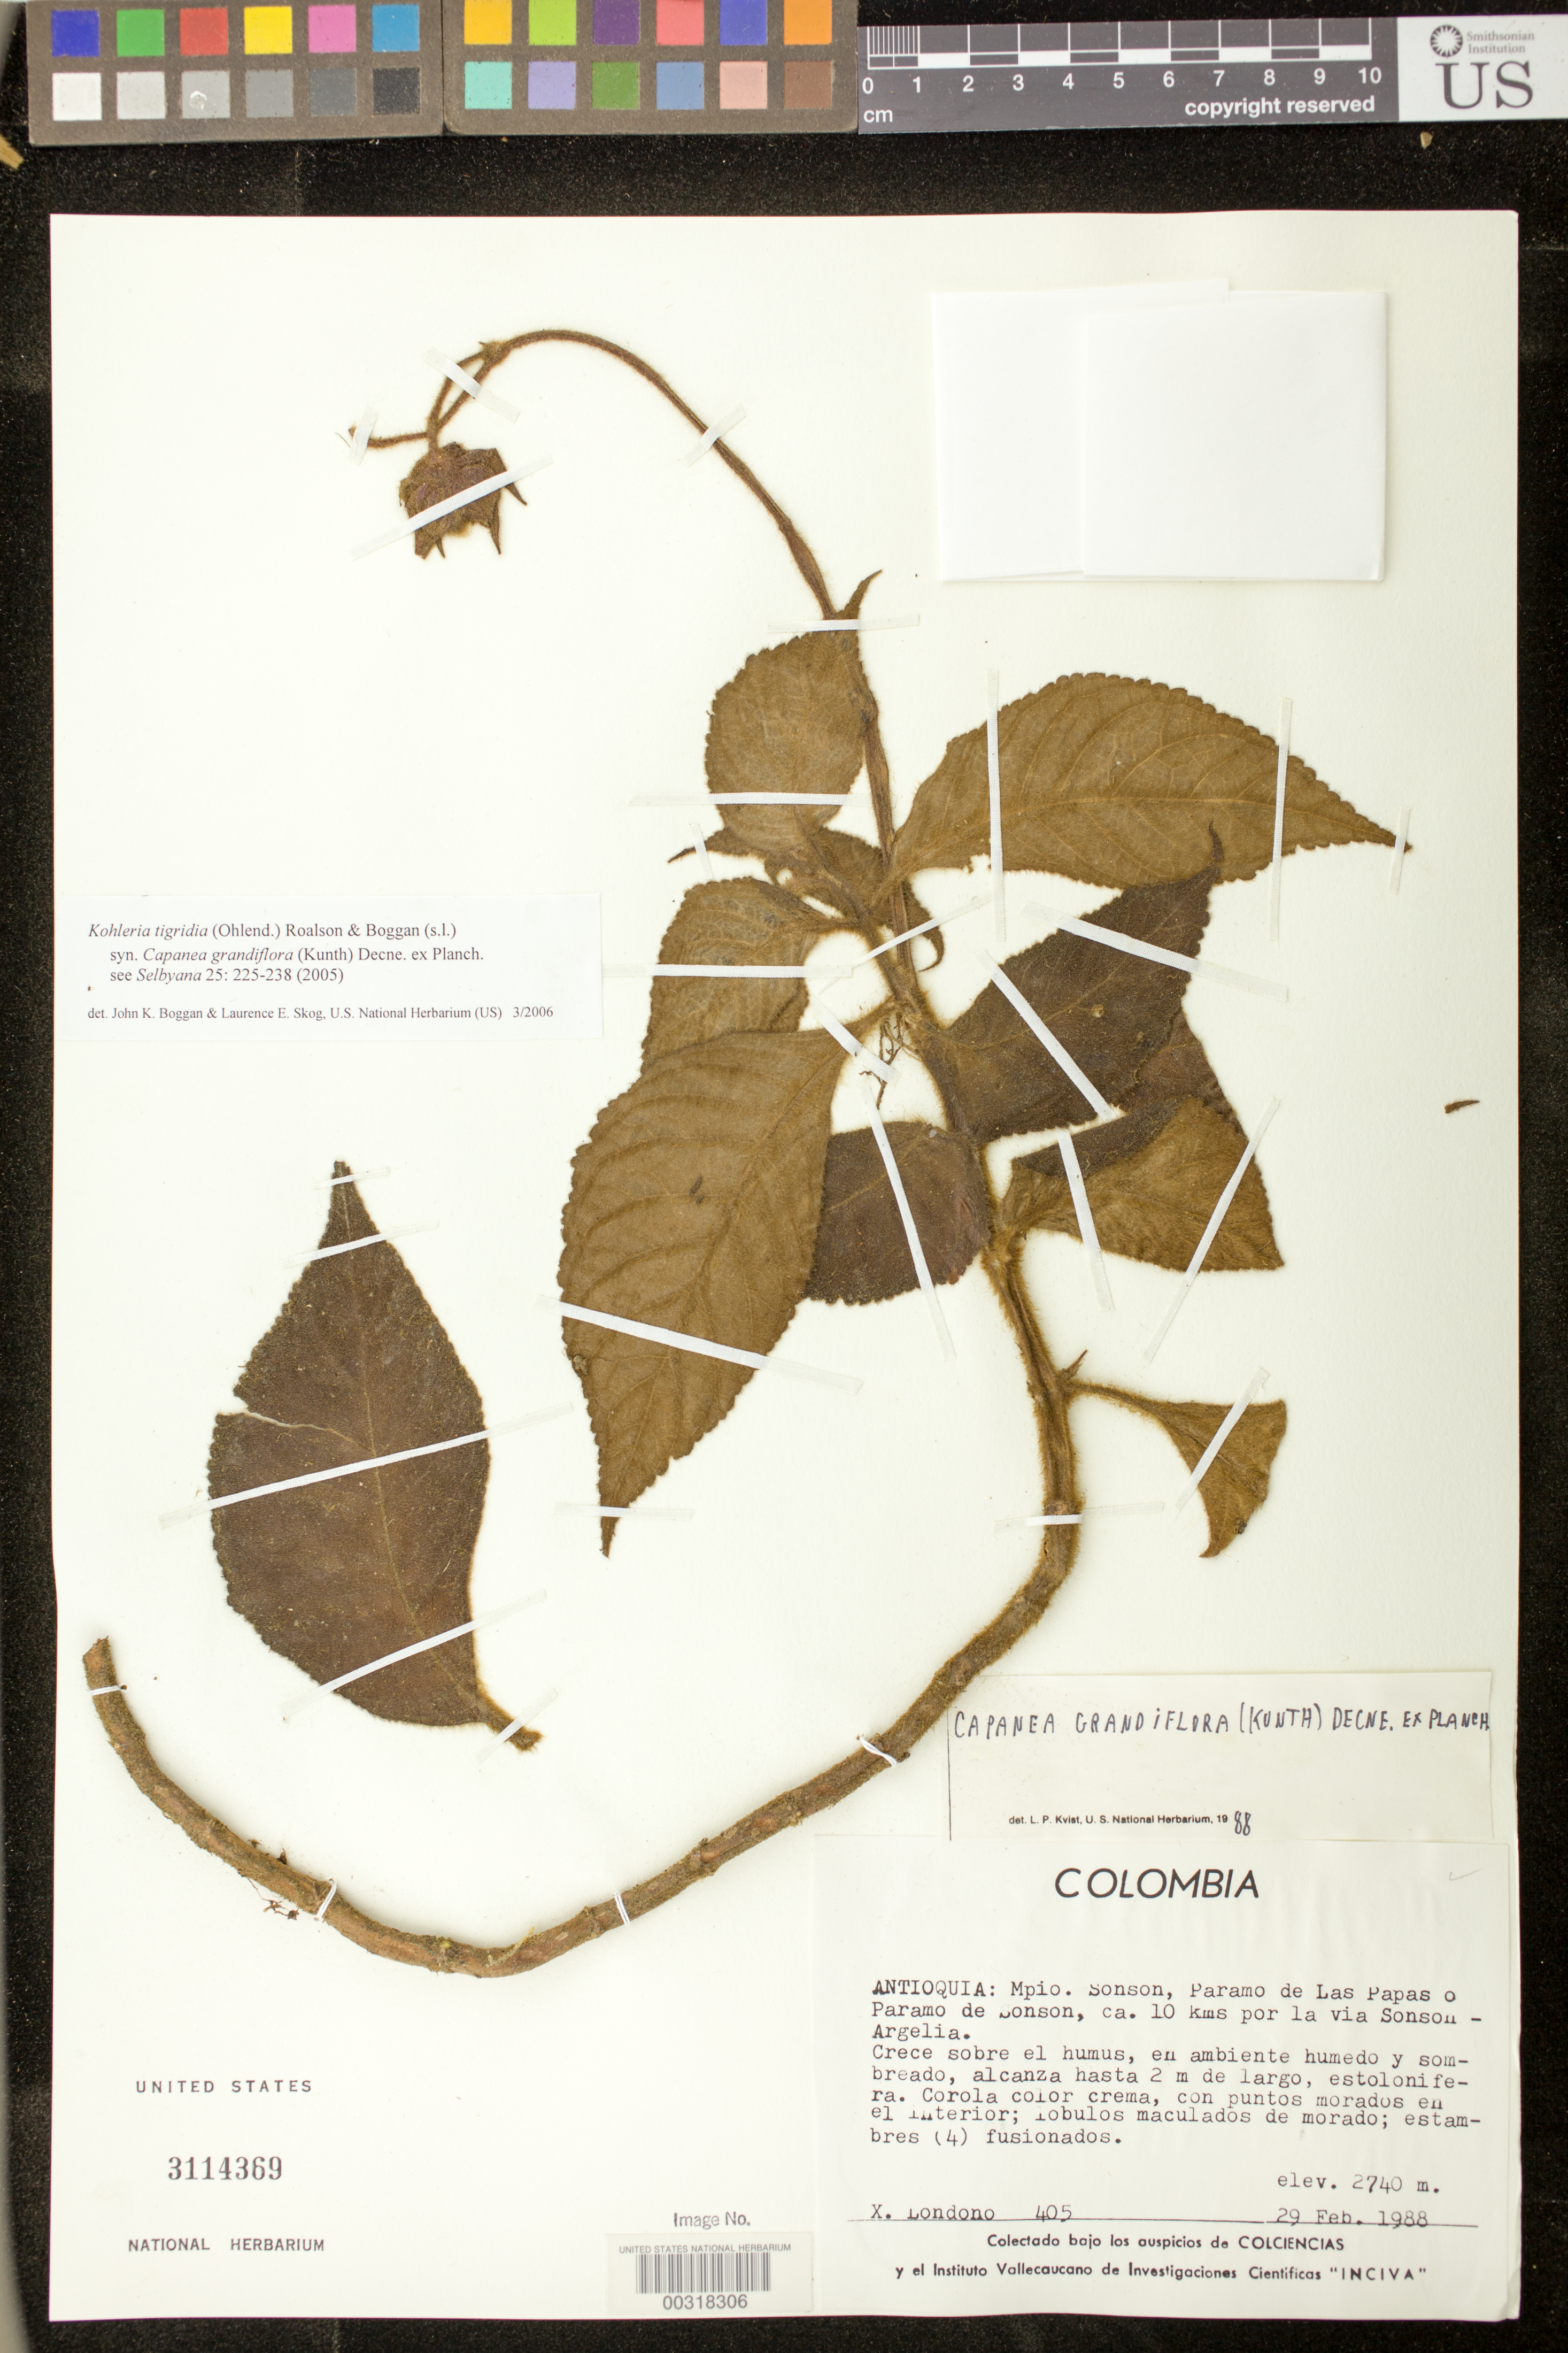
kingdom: Plantae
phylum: Tracheophyta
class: Magnoliopsida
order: Lamiales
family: Gesneriaceae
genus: Kohleria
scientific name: Kohleria tigridia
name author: (Ohlend.) Roalson & Boggan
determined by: Boggan, J. K.; Skog, L. E.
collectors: X. Londoño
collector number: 405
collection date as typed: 29 Feb 1988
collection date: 1988-02-29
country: Colombia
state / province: Antioquia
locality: Mun. of Sonson, Paramo de las Papas or Paramo de Sonson, ca 10 km on Sonson-Argelia road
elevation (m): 2740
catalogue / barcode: US 3114369